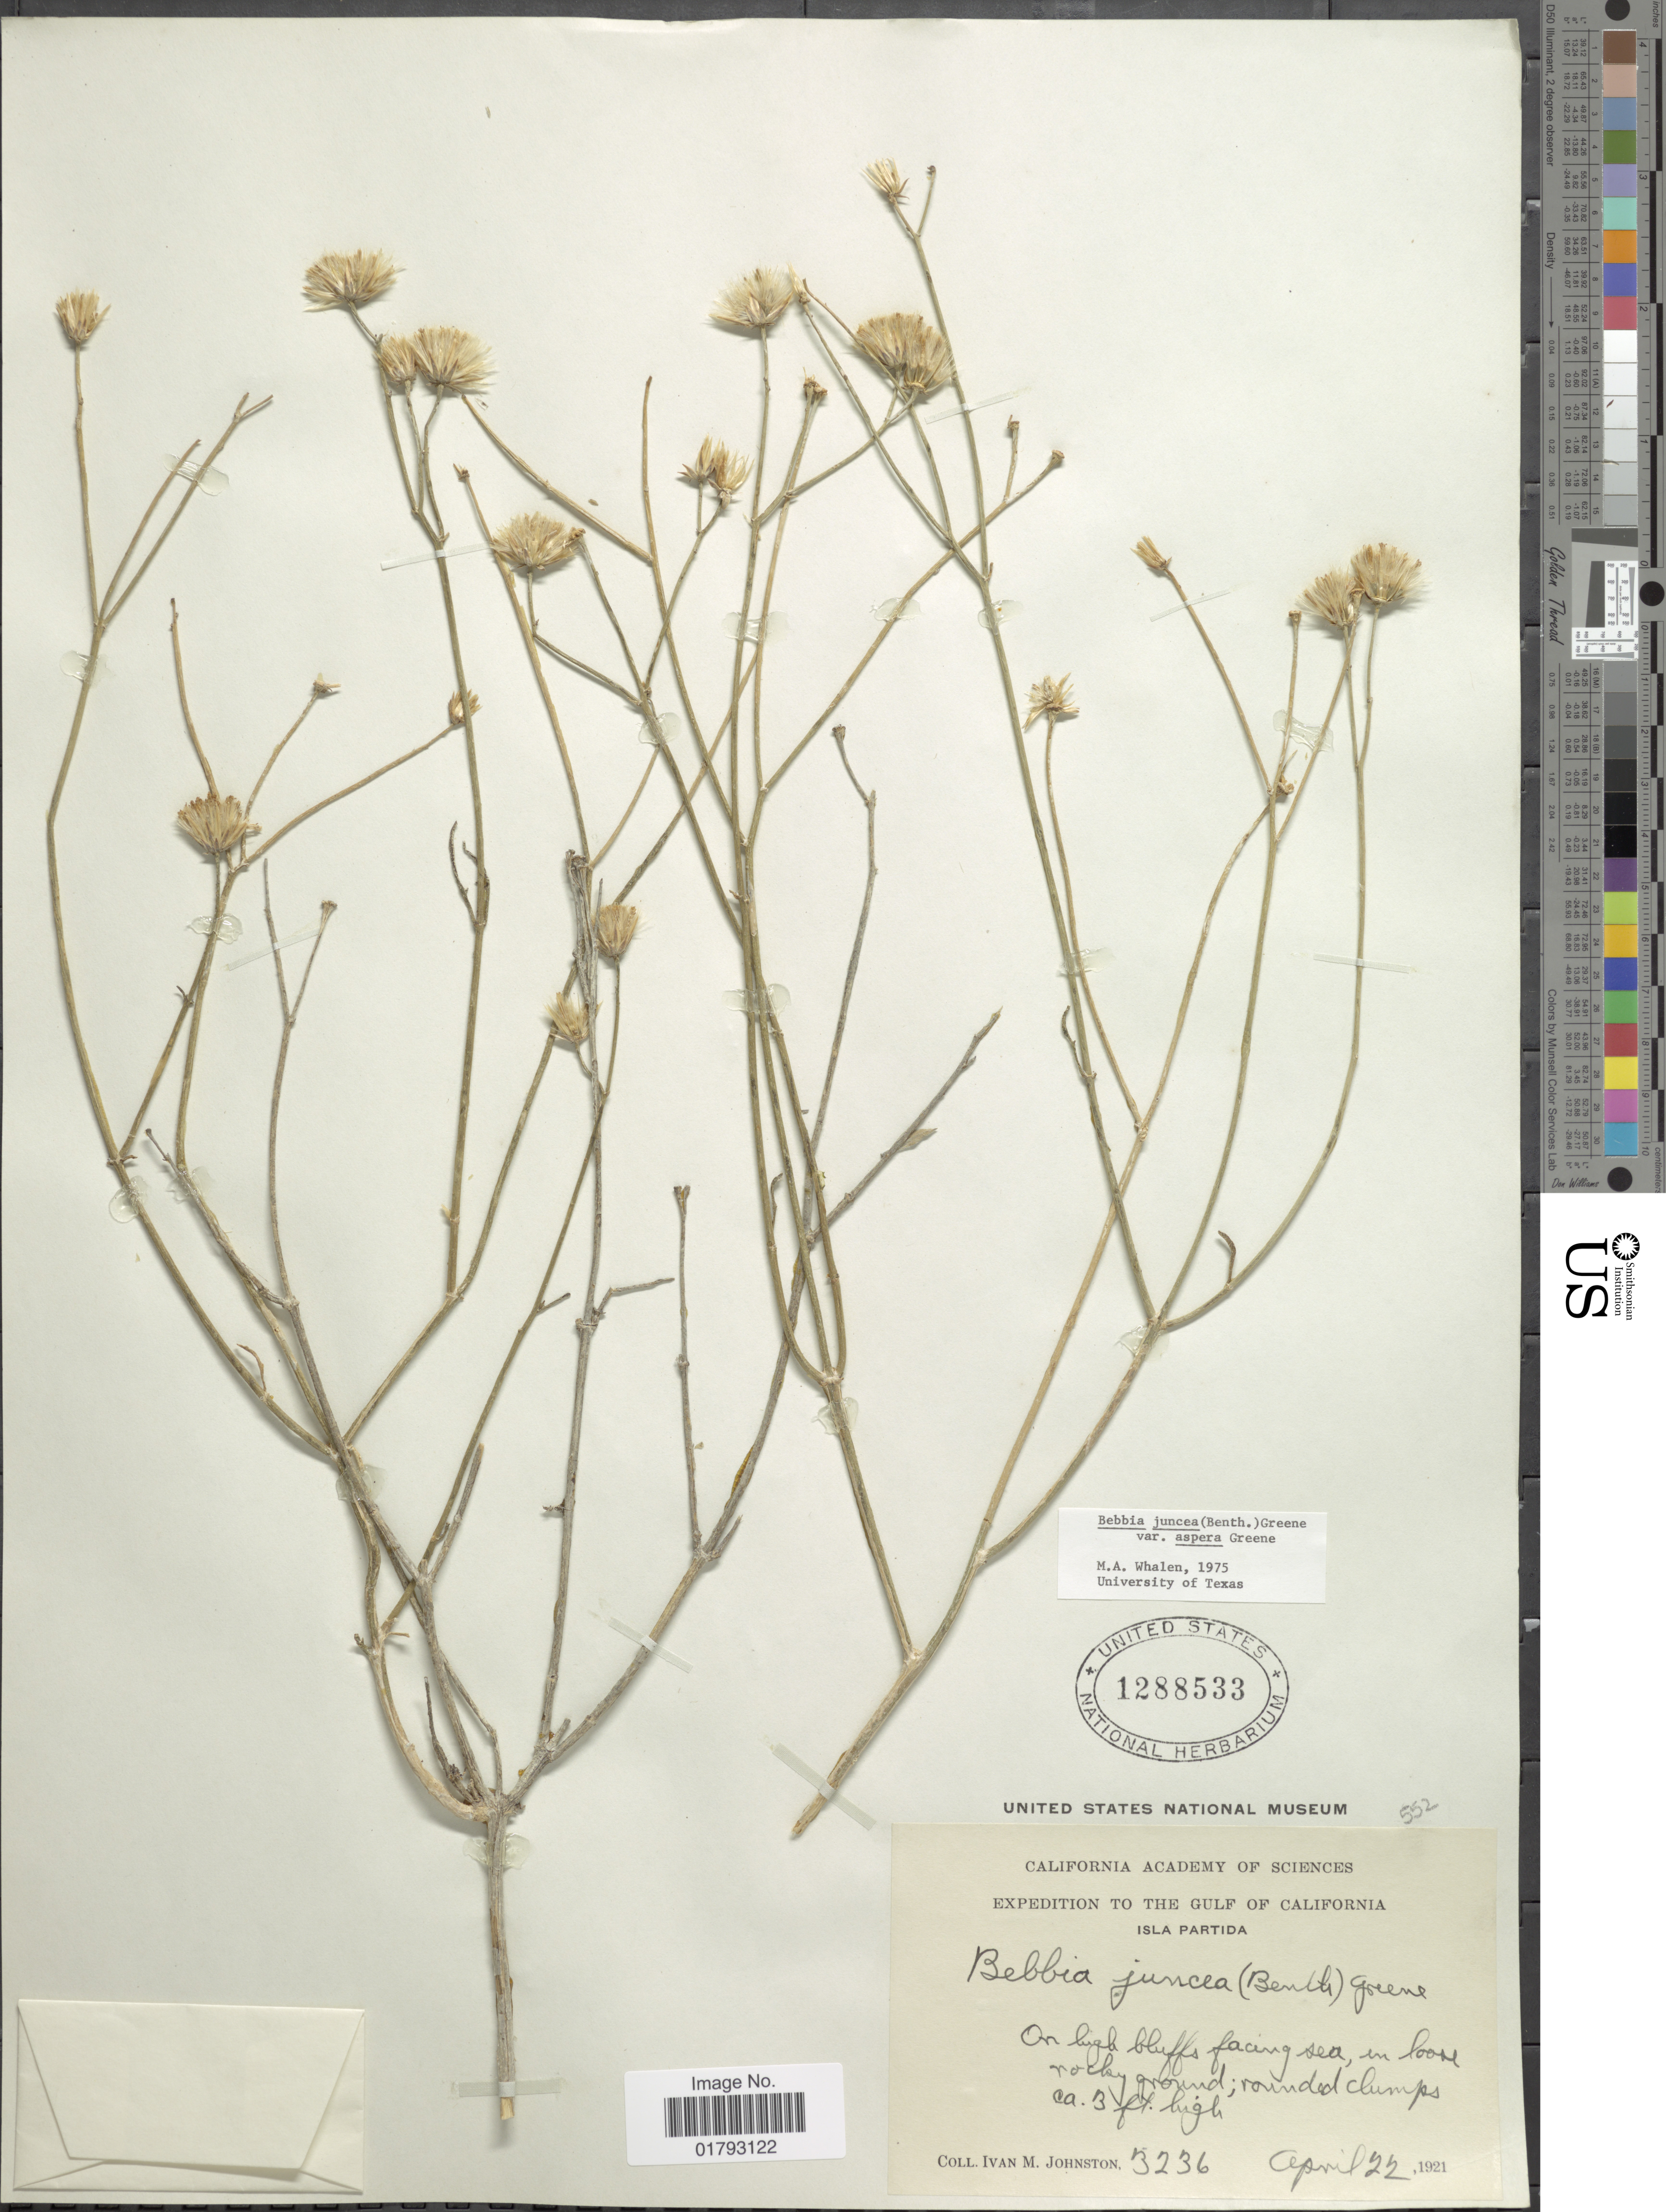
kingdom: Plantae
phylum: Tracheophyta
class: Magnoliopsida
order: Asterales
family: Asteraceae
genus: Bebbia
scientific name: Bebbia juncea var. aspera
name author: Greene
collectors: I.M. Johnston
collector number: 3236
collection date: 1921-04-22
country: Mexico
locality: Gulf of California, Isla Partida. On high bluffs facing sea.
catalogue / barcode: US 1288533